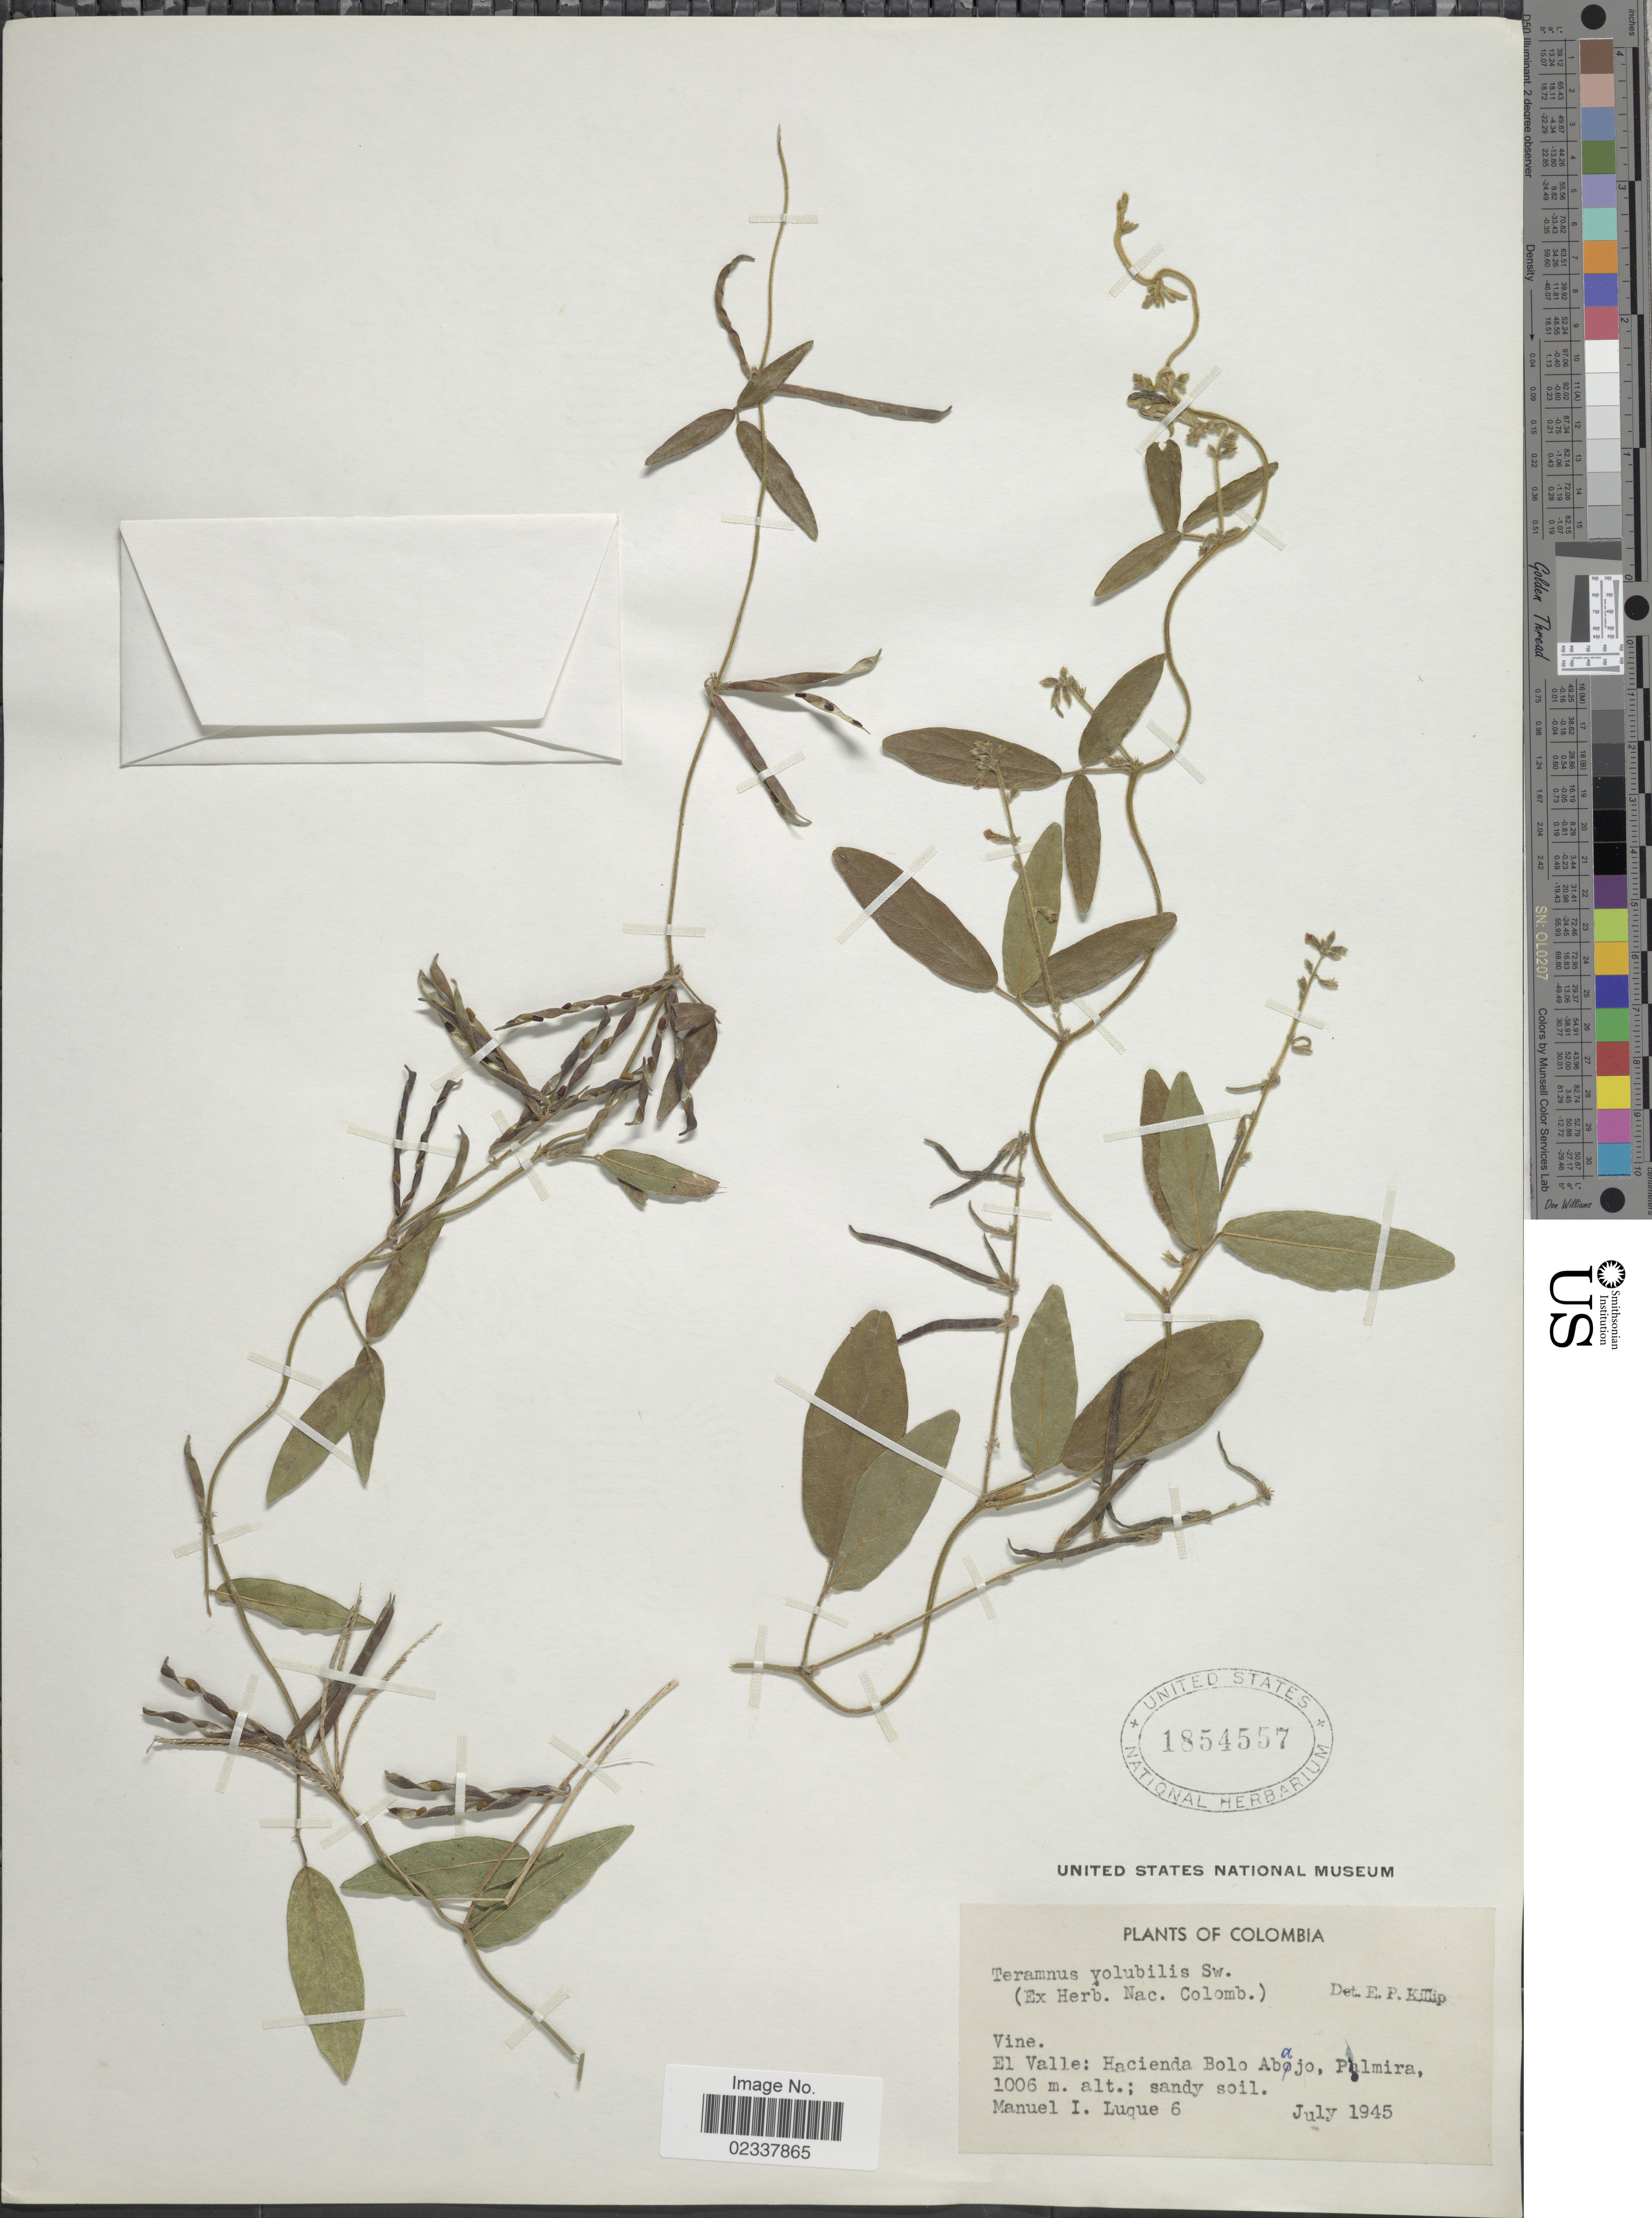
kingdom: Plantae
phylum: Tracheophyta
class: Magnoliopsida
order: Fabales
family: Fabaceae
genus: Teramnus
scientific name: Teramnus volubilis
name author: Sw.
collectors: M. Luque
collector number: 6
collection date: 1945-07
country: Colombia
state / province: Valle del Cauca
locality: El Valle: Hacienda Bolo Abajo, Palmira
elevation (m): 1006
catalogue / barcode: US 1854557